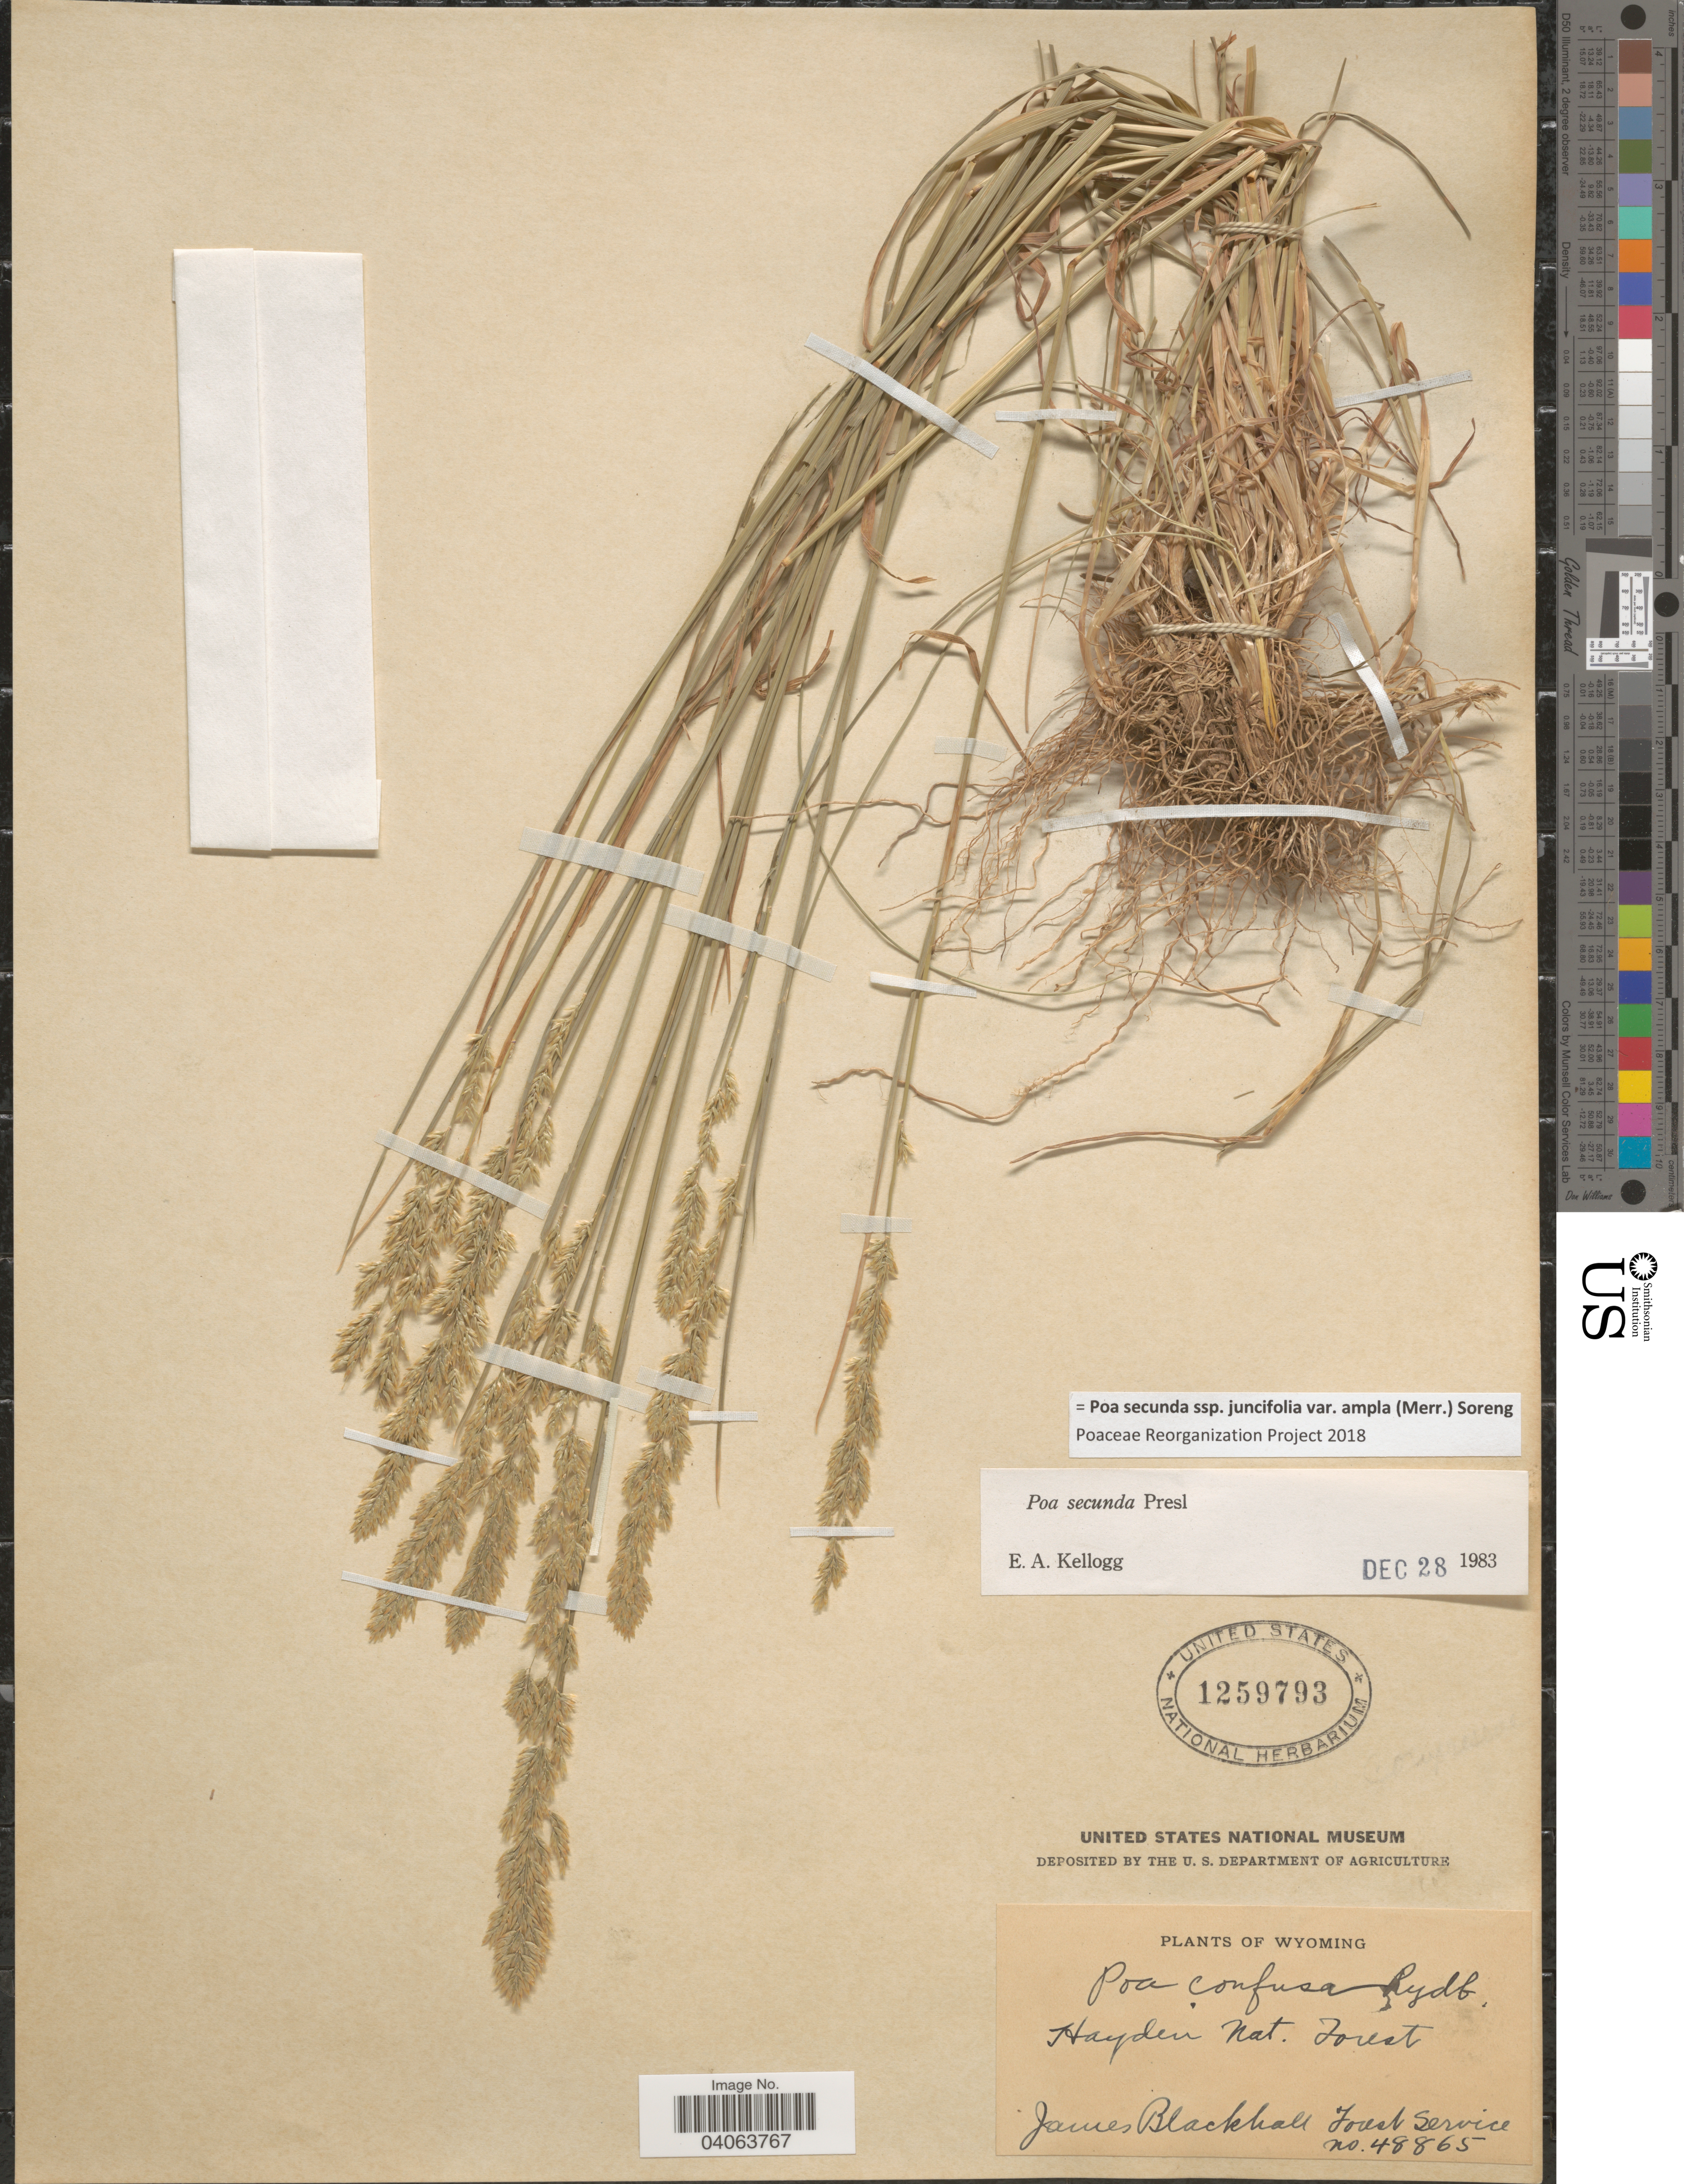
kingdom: Plantae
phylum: Tracheophyta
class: Liliopsida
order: Poales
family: Poaceae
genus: Poa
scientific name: Poa secunda subsp. juncifolia var. ampla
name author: (Merr.) Soreng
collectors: James Blackhall Forest Service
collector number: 48865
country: United States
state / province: Wyoming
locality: Hayden Nat. Forest.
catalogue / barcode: US 1259793